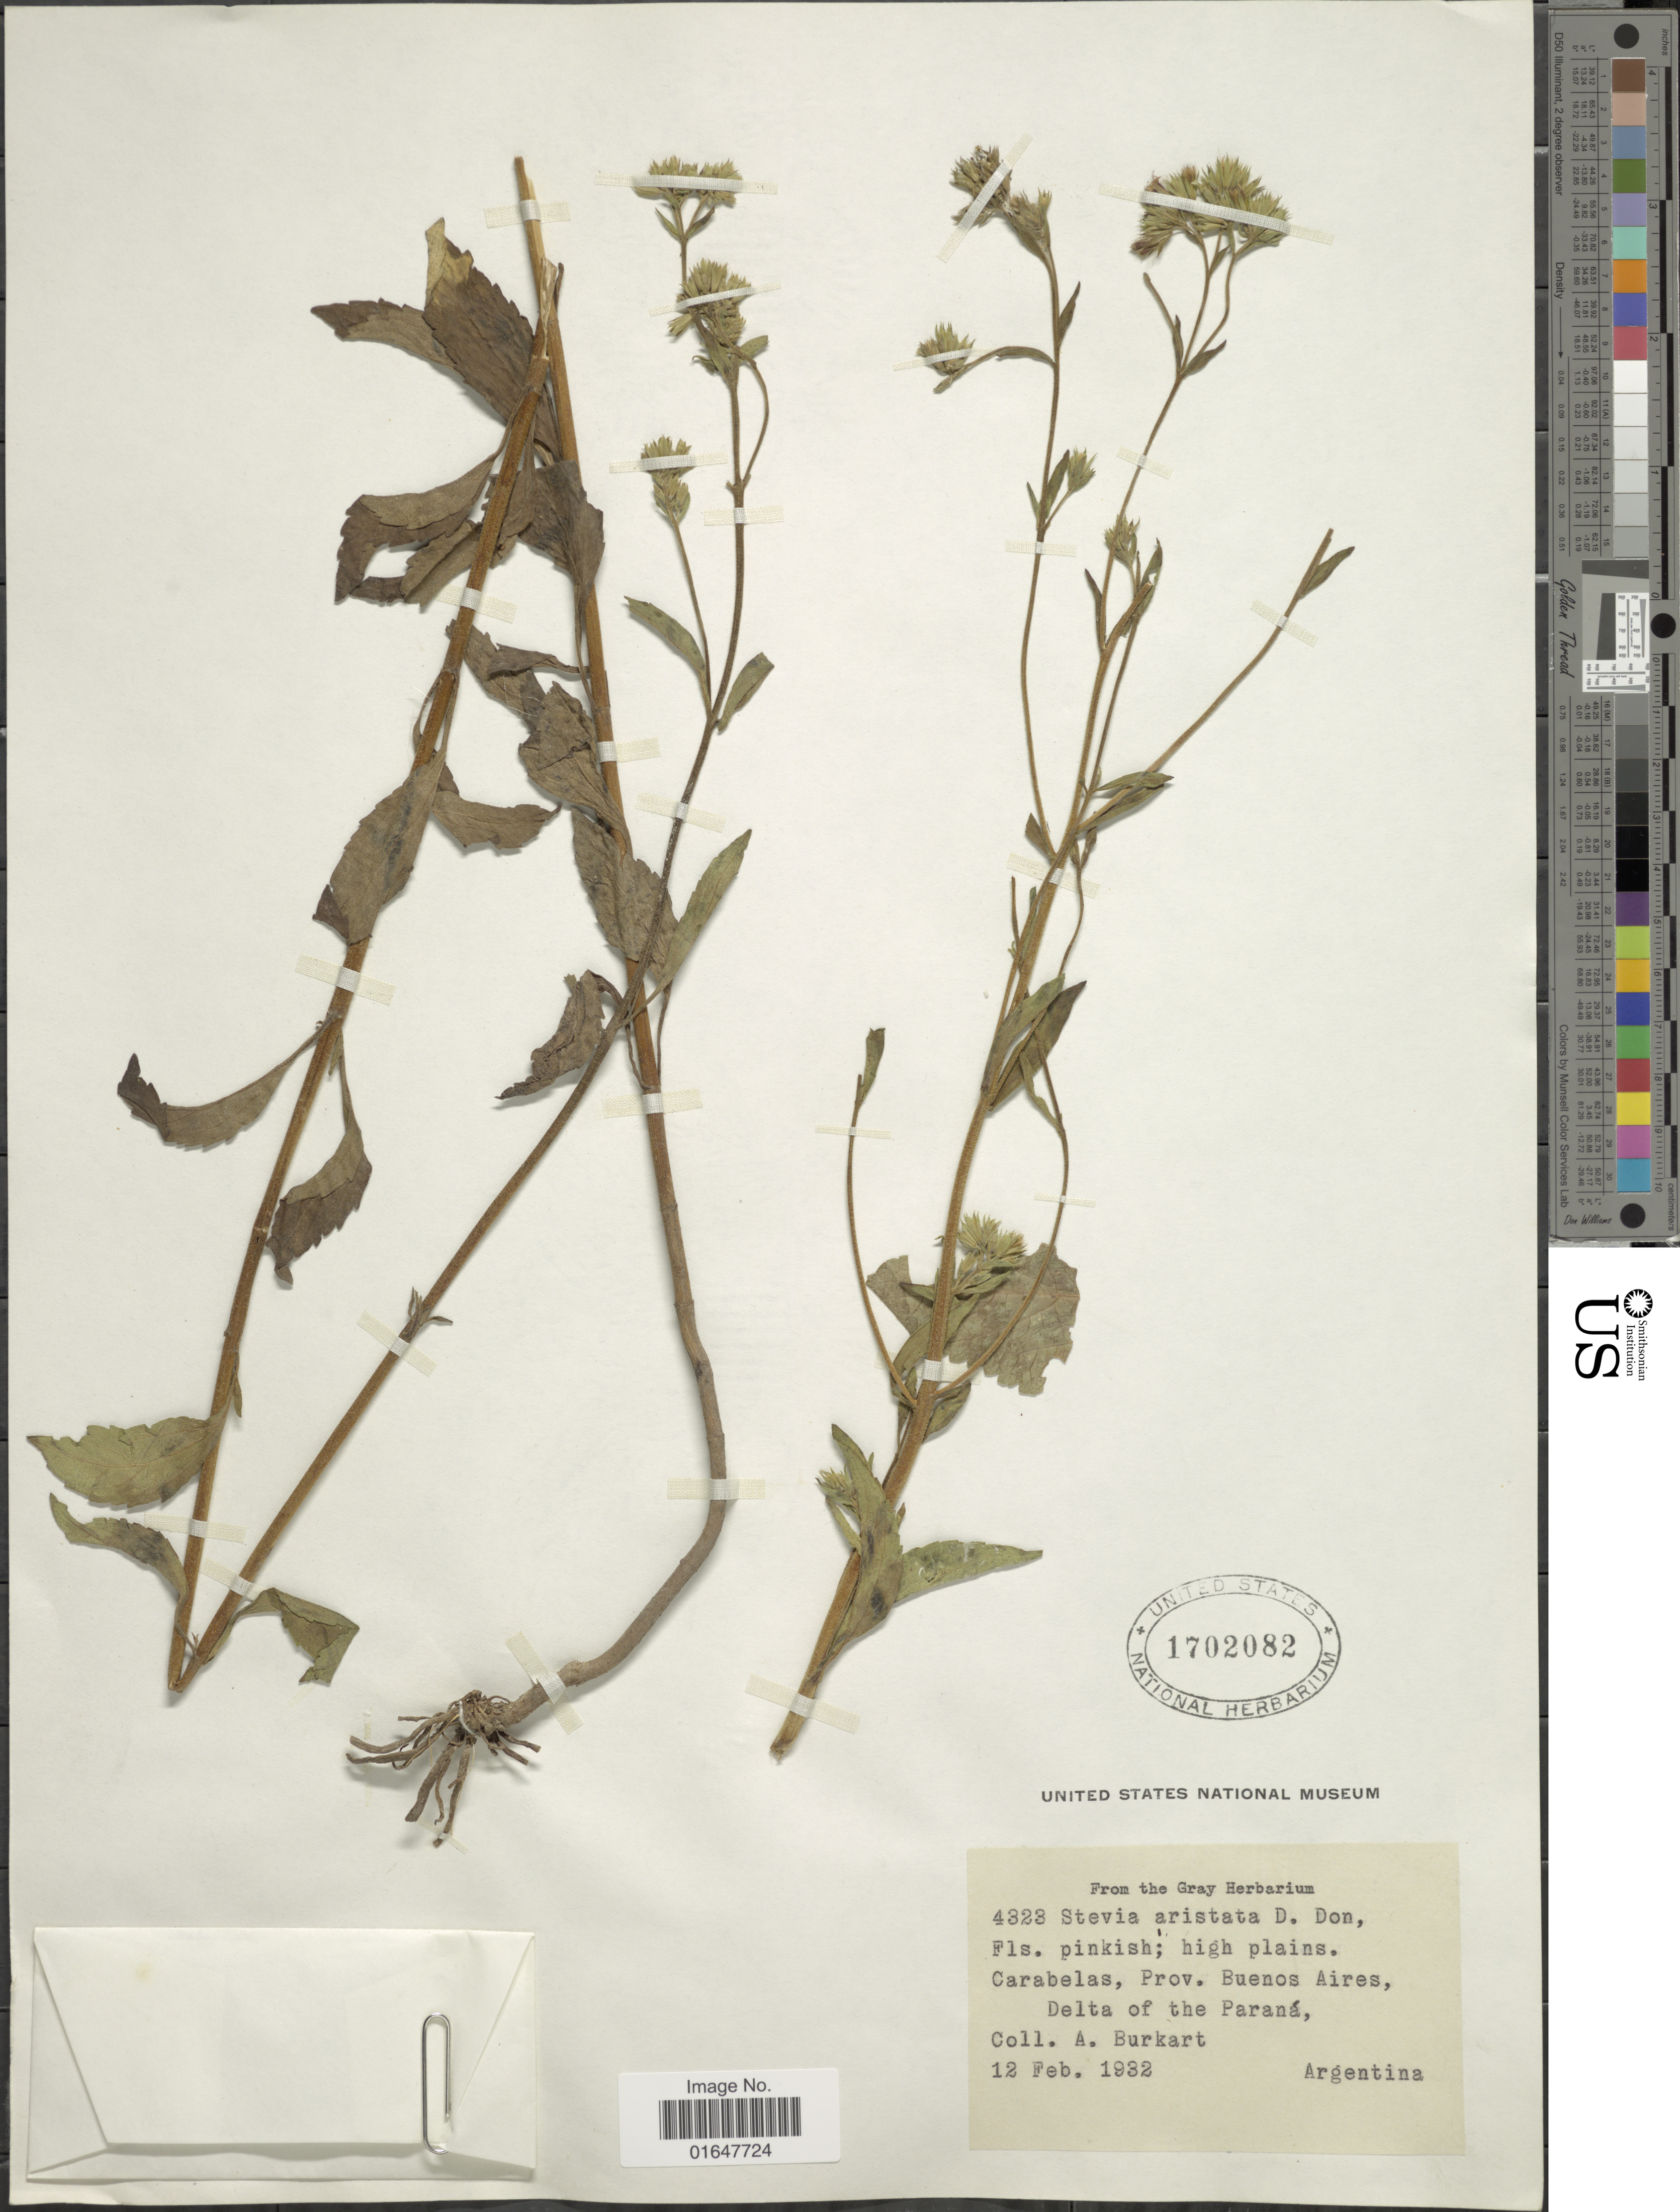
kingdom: Plantae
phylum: Tracheophyta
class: Magnoliopsida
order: Asterales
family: Asteraceae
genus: Stevia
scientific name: Stevia aristata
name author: D. Don ex Hook. & Arn.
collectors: A. E. Burkart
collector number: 4323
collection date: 1932-02-12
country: Argentina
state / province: Buenos Aires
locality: Carabelas, Delta of the Parana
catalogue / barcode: US 1702082